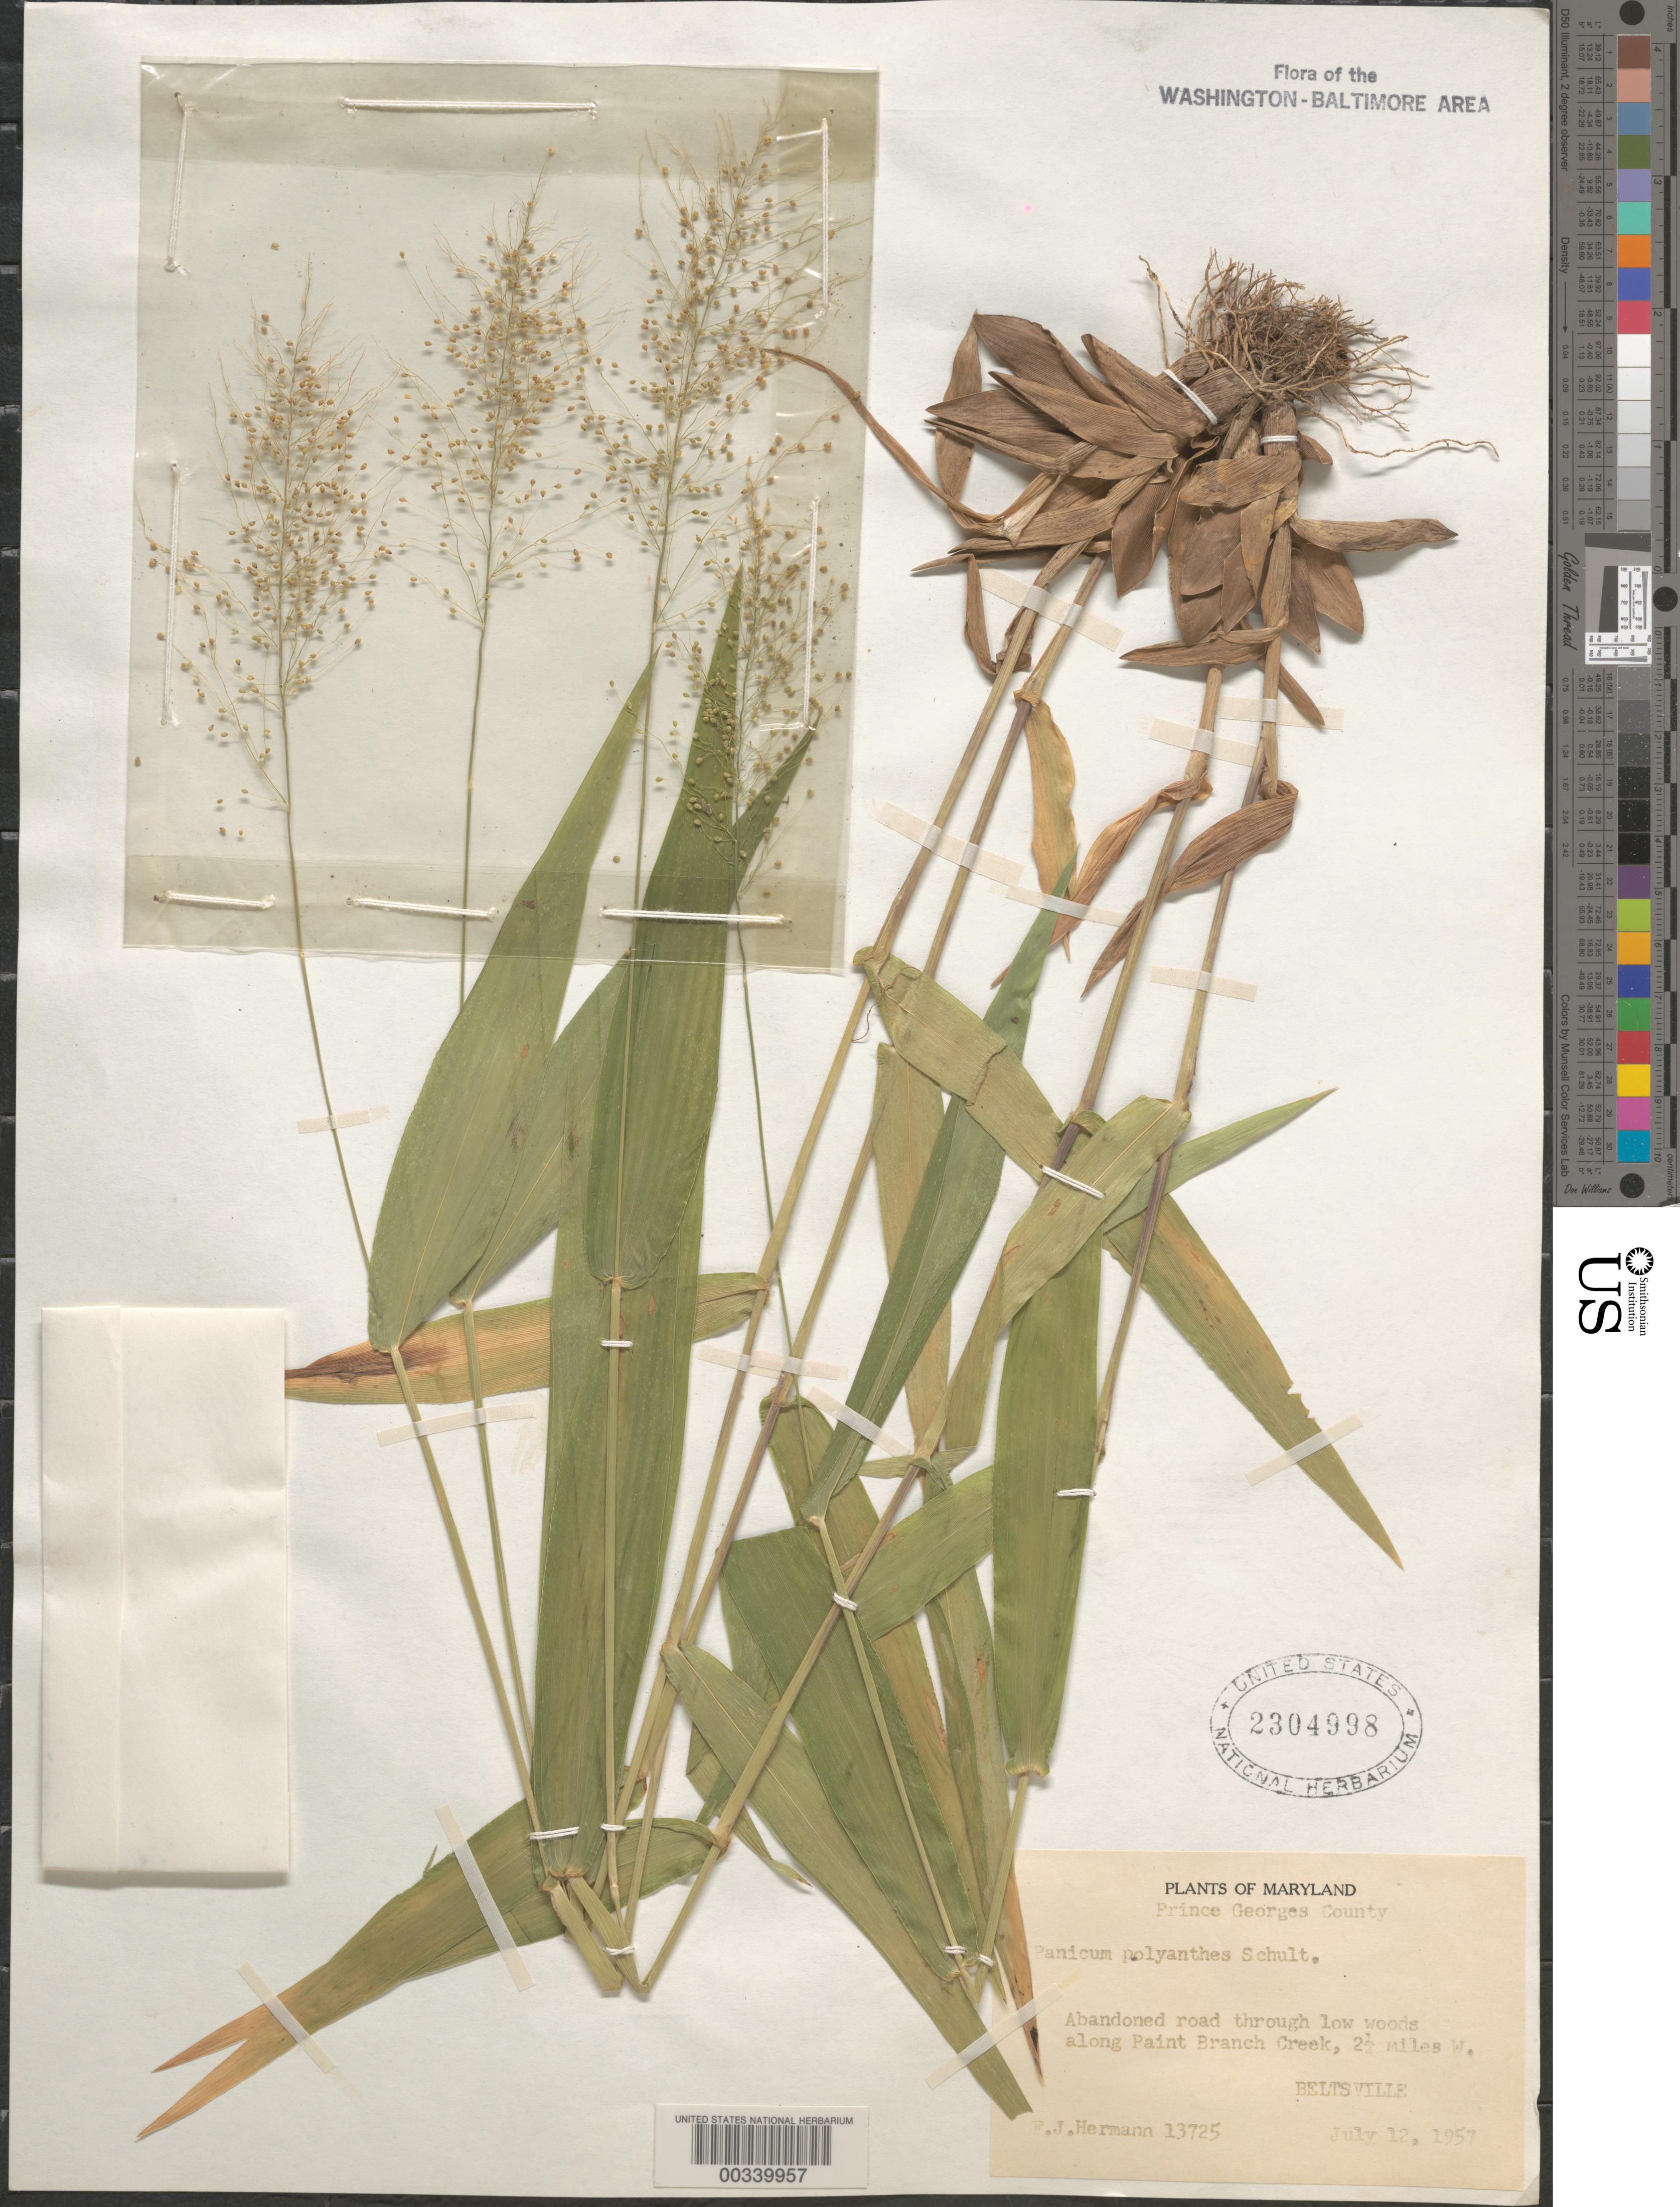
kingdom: Plantae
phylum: Tracheophyta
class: Liliopsida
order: Poales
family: Poaceae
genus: Dichanthelium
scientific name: Dichanthelium sphaerocarpon var. isophyllum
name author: (Scribn.) Gould & C.A. Clark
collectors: F. J. Hermann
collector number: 13725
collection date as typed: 12 Jul 1957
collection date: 1957-07-12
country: United States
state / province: Maryland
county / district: Prince George's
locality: Paint Branch Creek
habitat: Low, roadside woods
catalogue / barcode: US 2304998